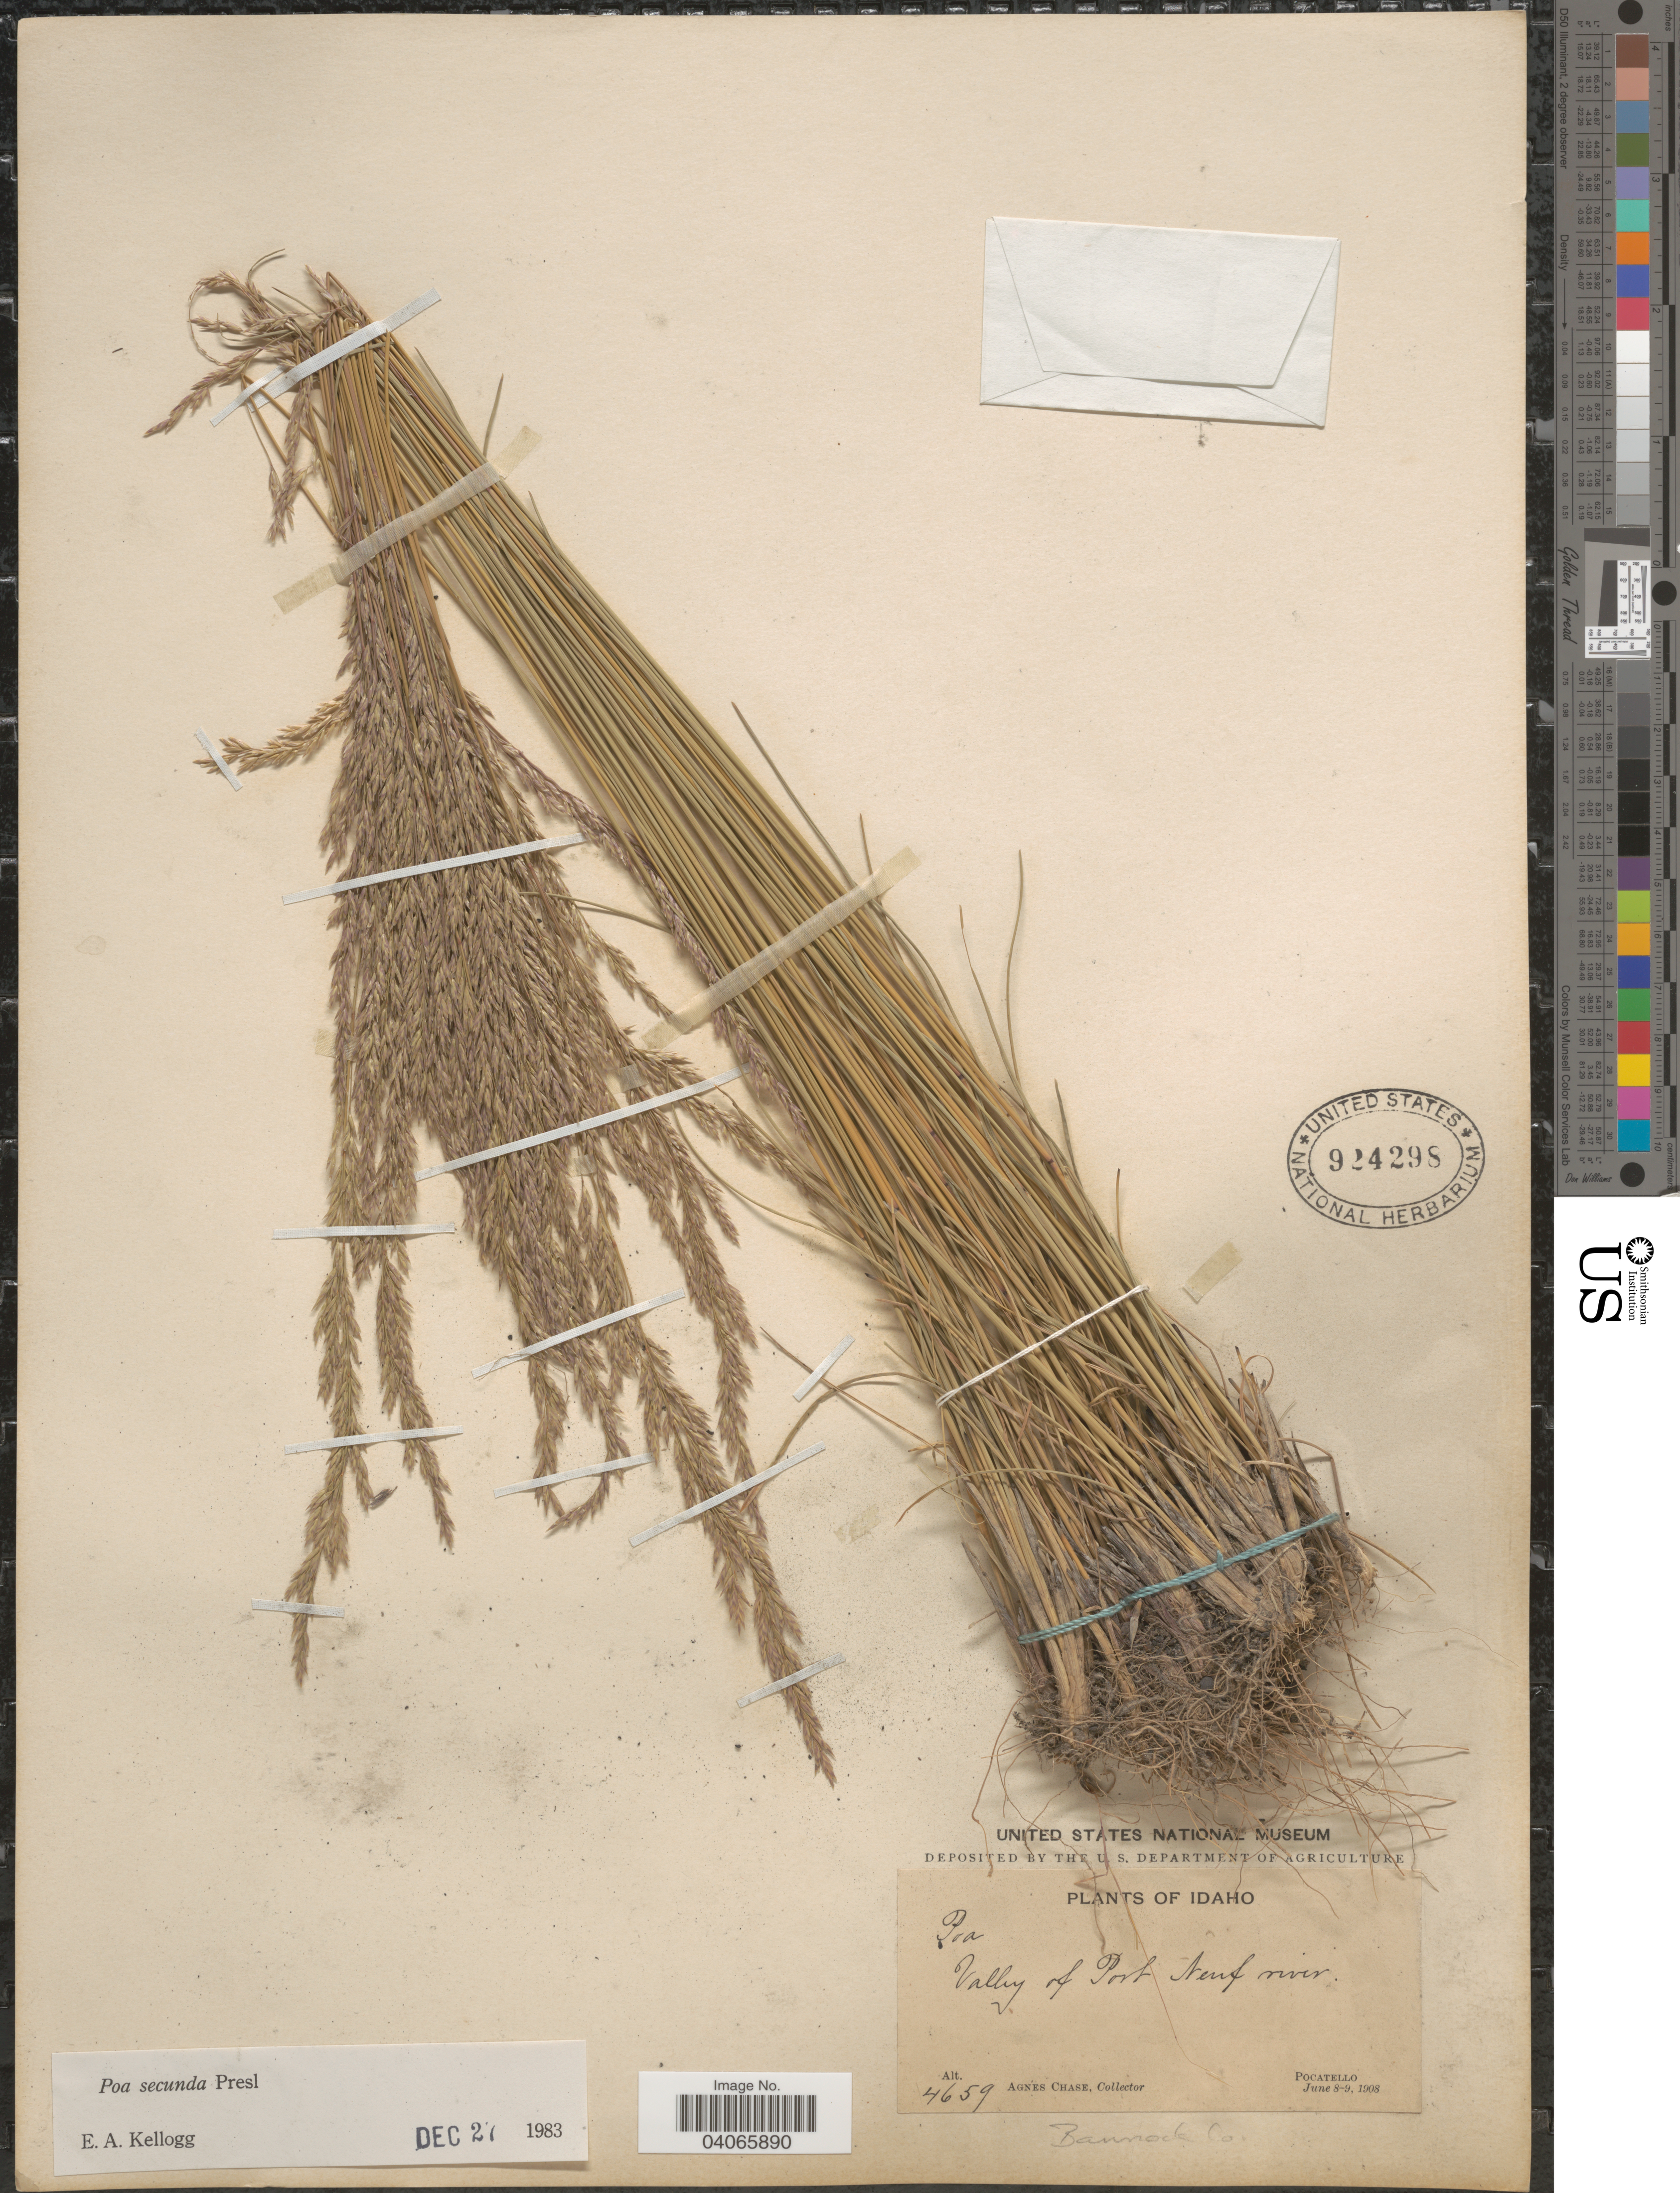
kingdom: Plantae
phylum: Tracheophyta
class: Liliopsida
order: Poales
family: Poaceae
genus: Poa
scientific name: Poa secunda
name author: J. Presl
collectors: A. Chase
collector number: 4659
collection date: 1908-06-08/1908-06-09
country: United States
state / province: Idaho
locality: Valley of Port Neuf river. Pocatello. Bannock Co.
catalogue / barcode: US 924298